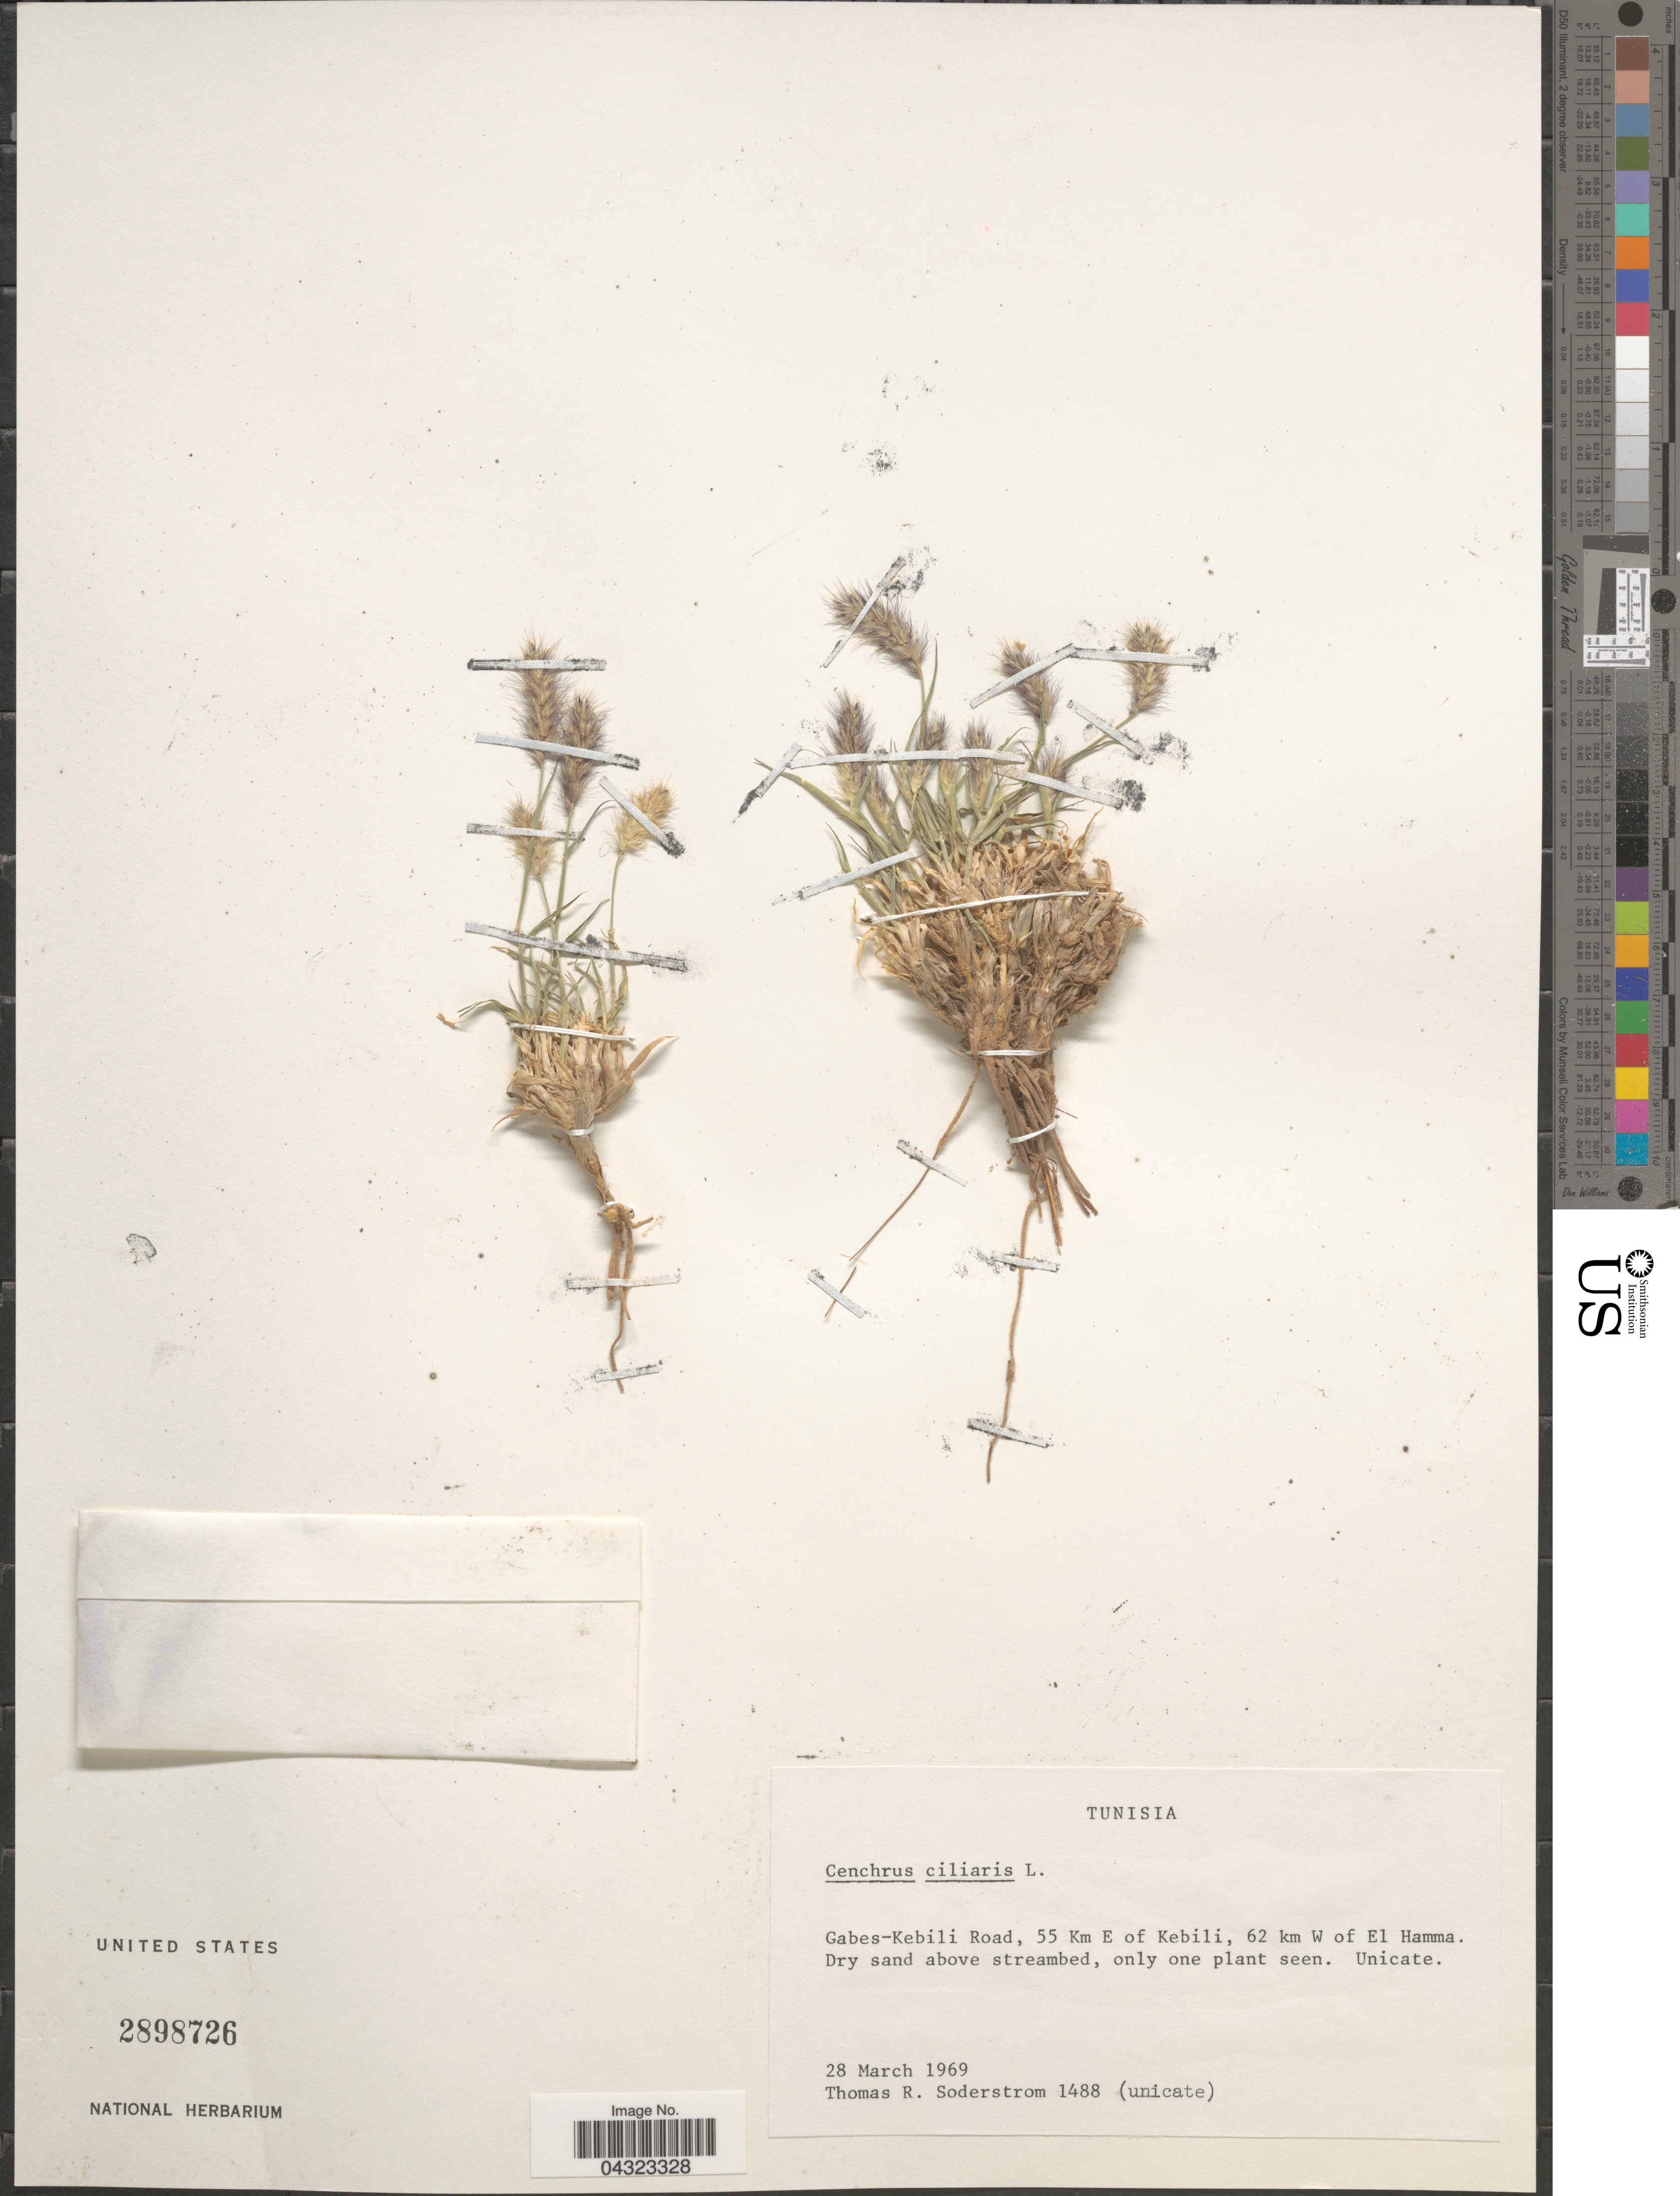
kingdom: Plantae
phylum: Tracheophyta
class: Liliopsida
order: Poales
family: Poaceae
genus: Cenchrus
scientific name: Cenchrus ciliaris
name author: L.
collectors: T. R. Soderstrom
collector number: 1488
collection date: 1969-03-28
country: Tunisia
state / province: Kebili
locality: Gabes-Kebili Road, 55 Km E of Kebili, 62 km W of El Hamma. Dry sand above streambed.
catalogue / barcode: US 2898726